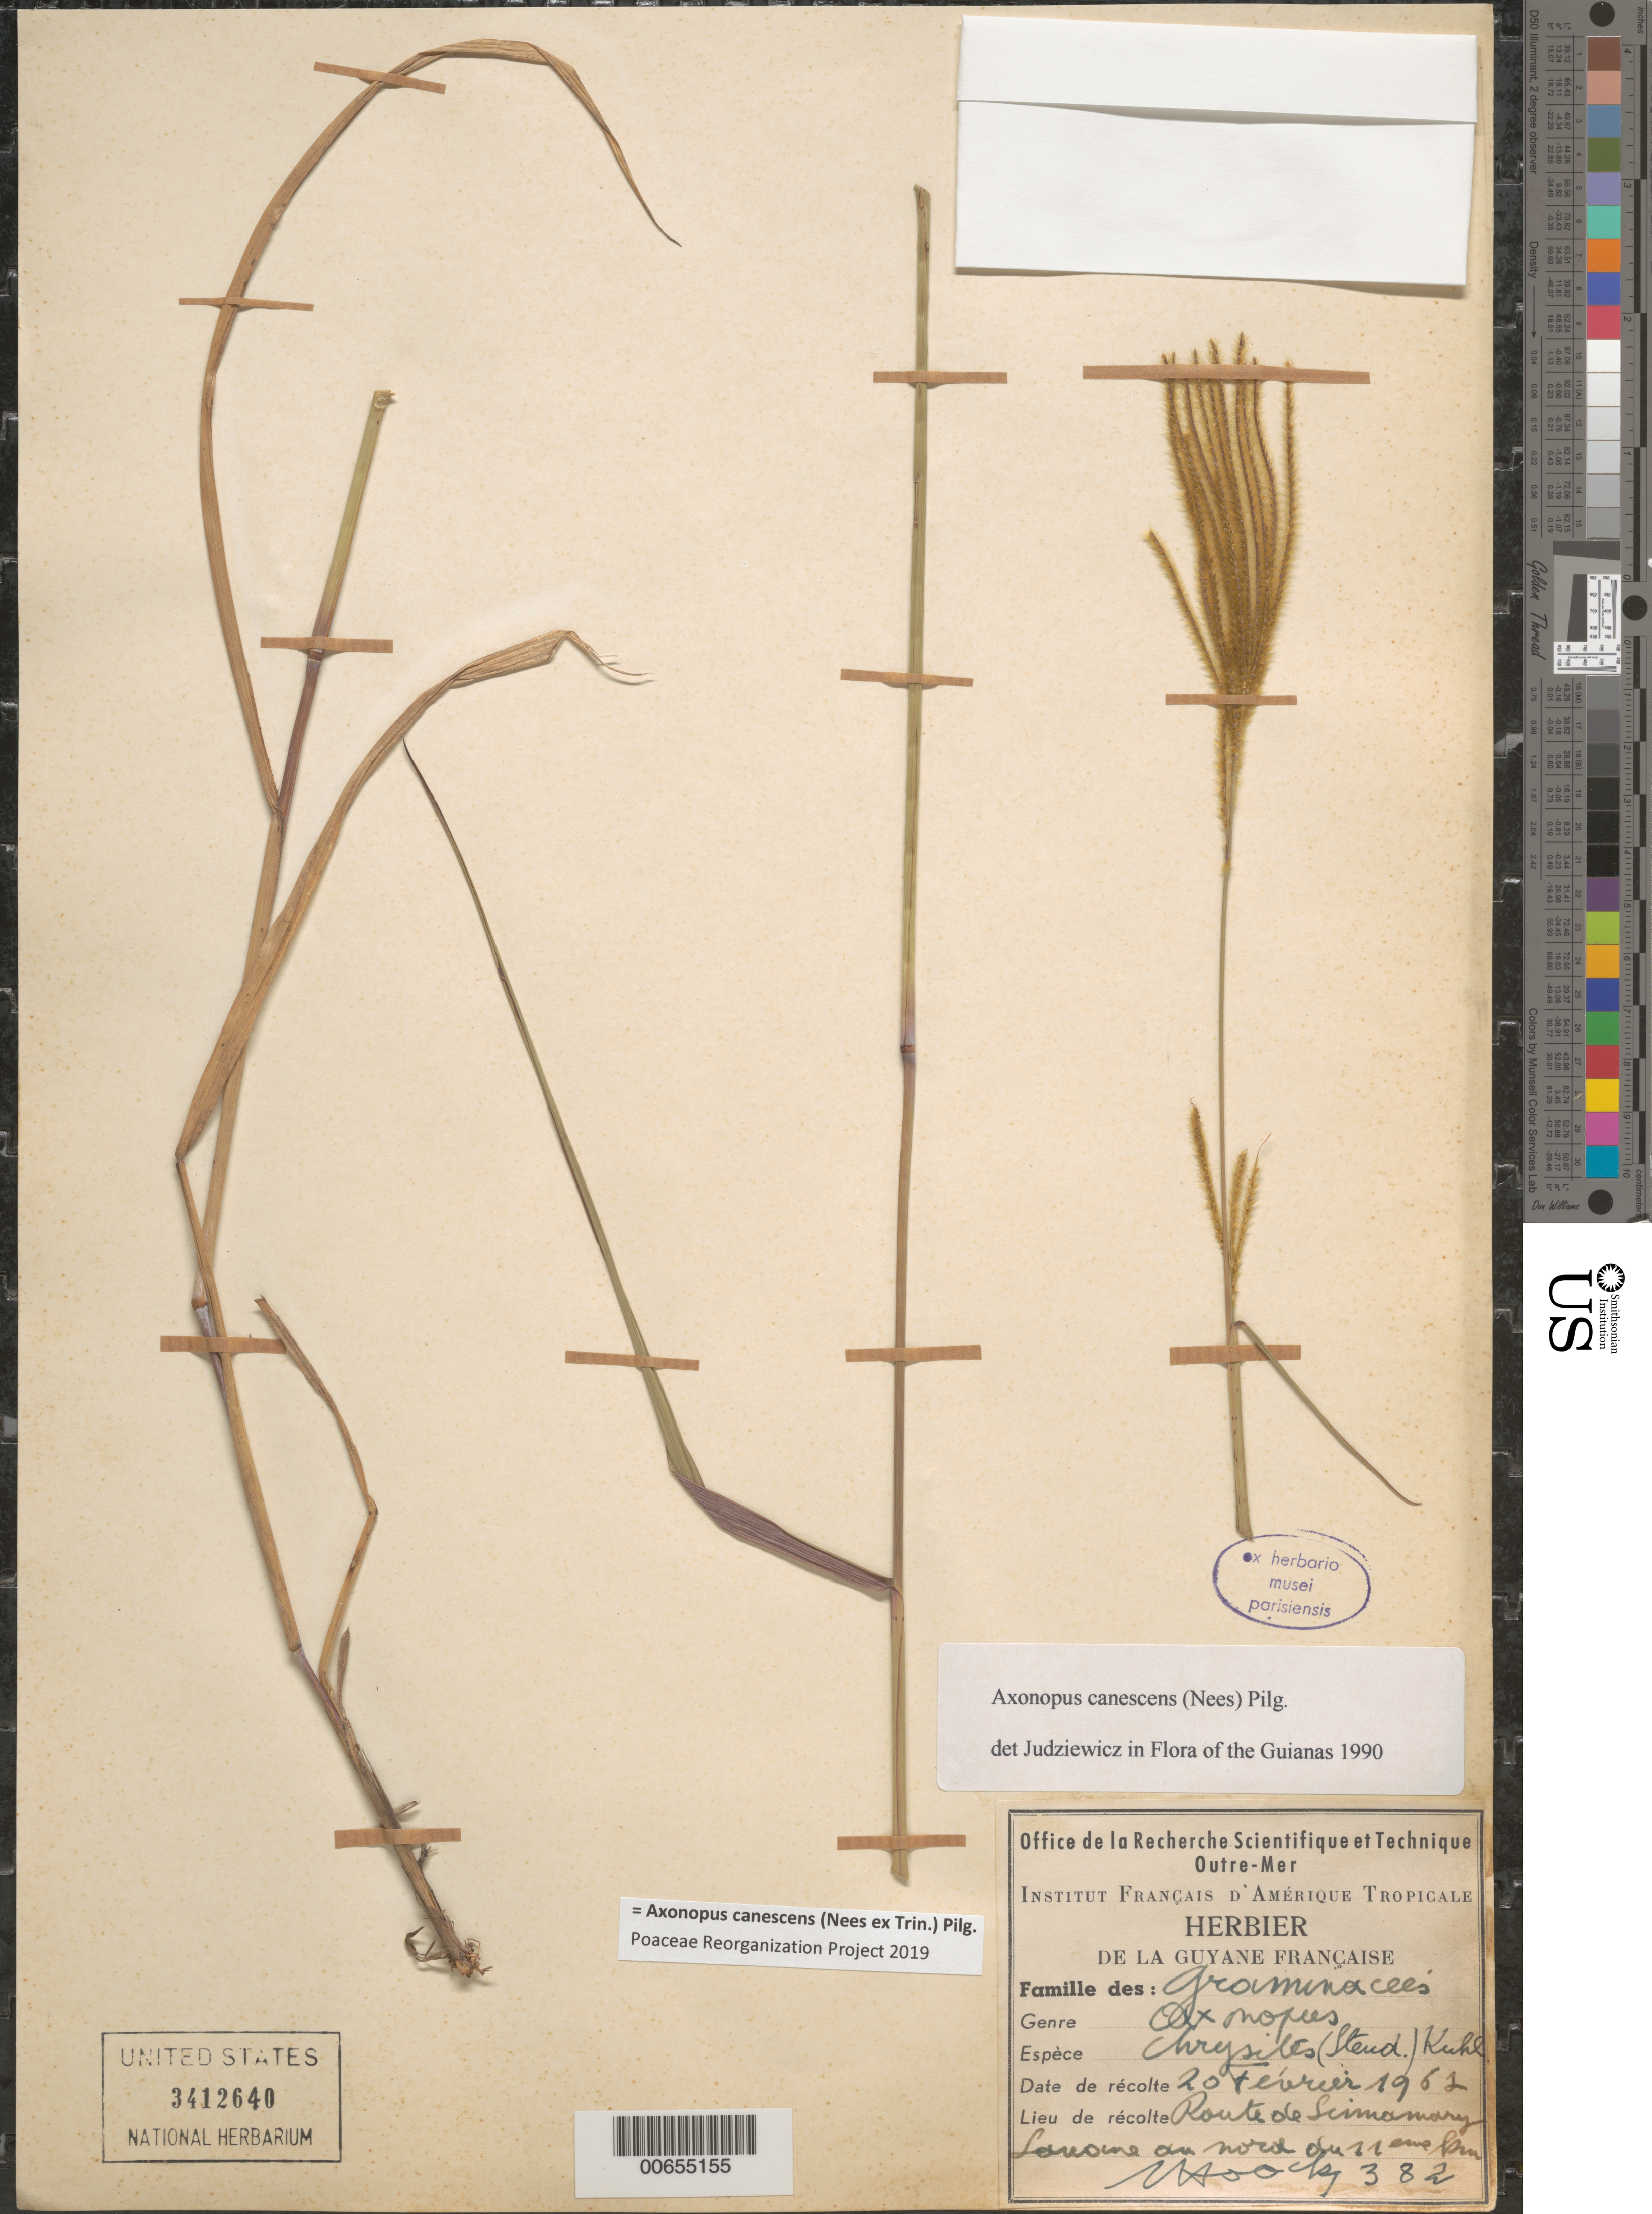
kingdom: Plantae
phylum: Tracheophyta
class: Liliopsida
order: Poales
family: Poaceae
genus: Axonopus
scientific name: Axonopus canescens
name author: (Nees ex Trin.) Pilg.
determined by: Judziewicz, E. J.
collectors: J. Hoock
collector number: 382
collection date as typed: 20-Feb-62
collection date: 1962-02-20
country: French Guiana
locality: Route de Sinnamary, km 11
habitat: Savanes north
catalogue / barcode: US 3412640